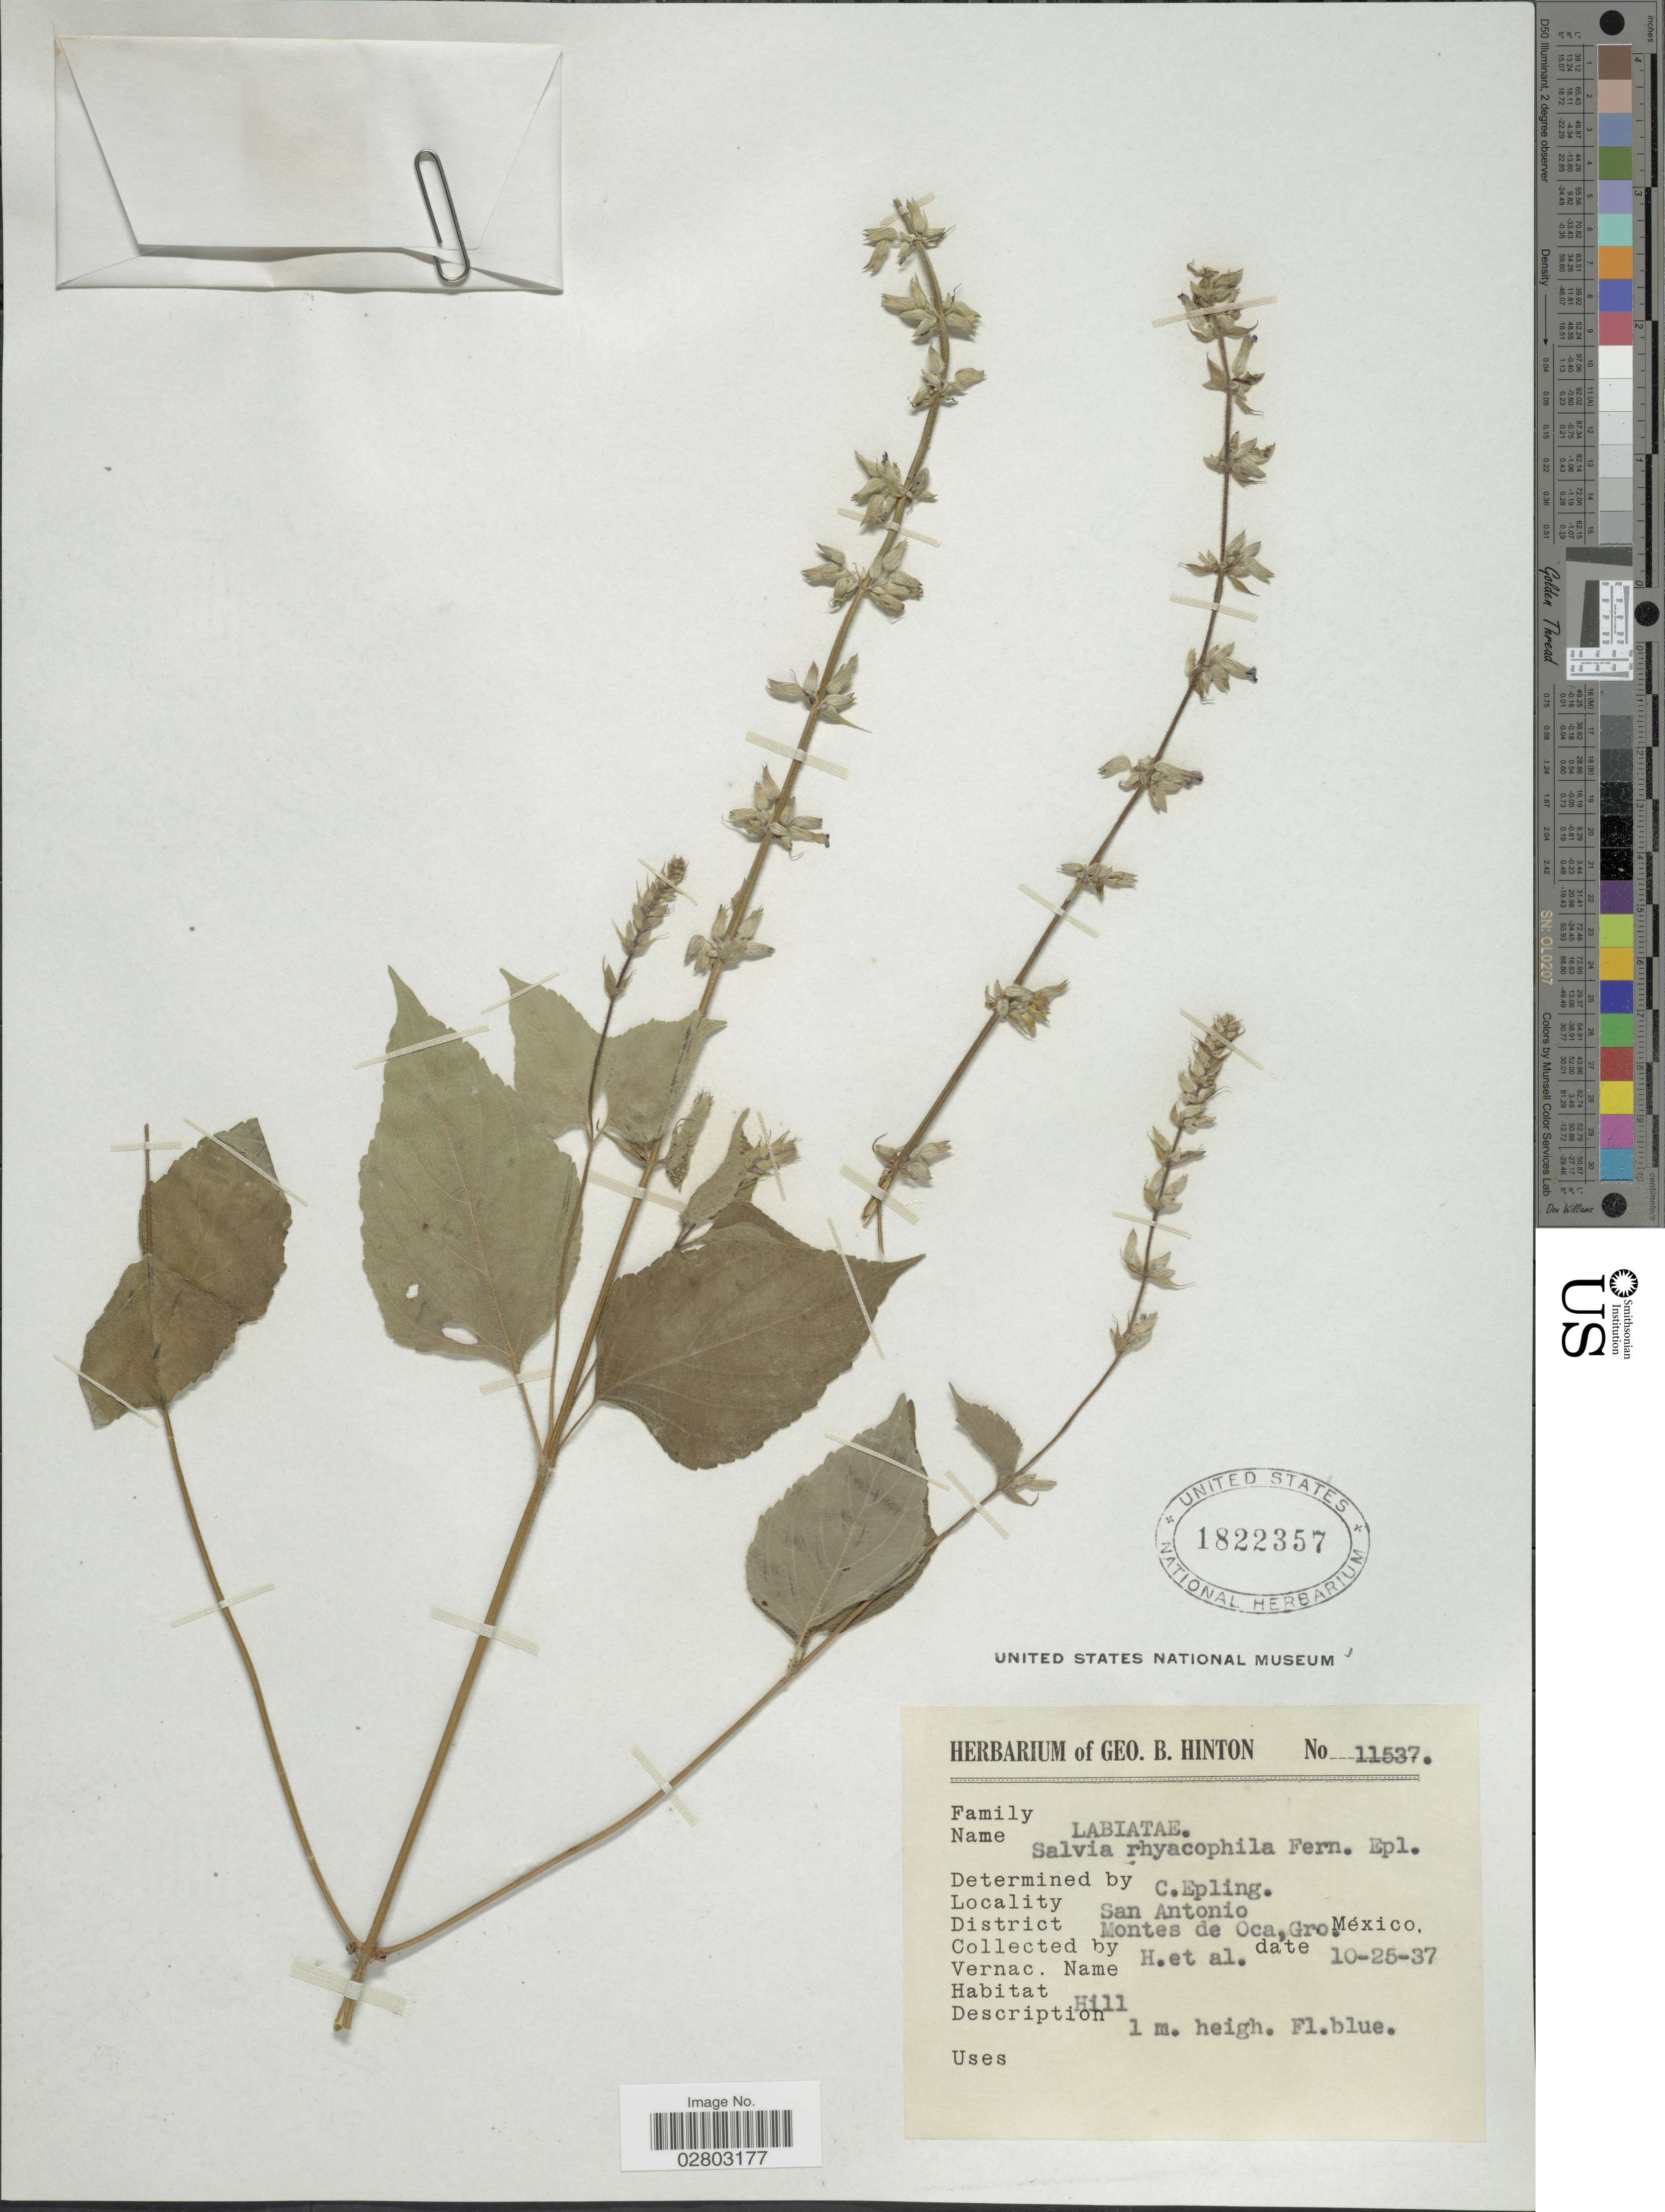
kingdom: Plantae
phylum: Tracheophyta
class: Magnoliopsida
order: Lamiales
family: Lamiaceae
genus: Salvia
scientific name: Salvia rhyacophila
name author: (Fernald) Epling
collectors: G. B. Hinton & et al.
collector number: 11537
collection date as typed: Transcribed d/m/y: 25/10/37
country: Mexico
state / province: Guerrero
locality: San Antonio, District Montes de Oca.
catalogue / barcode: US 1822357